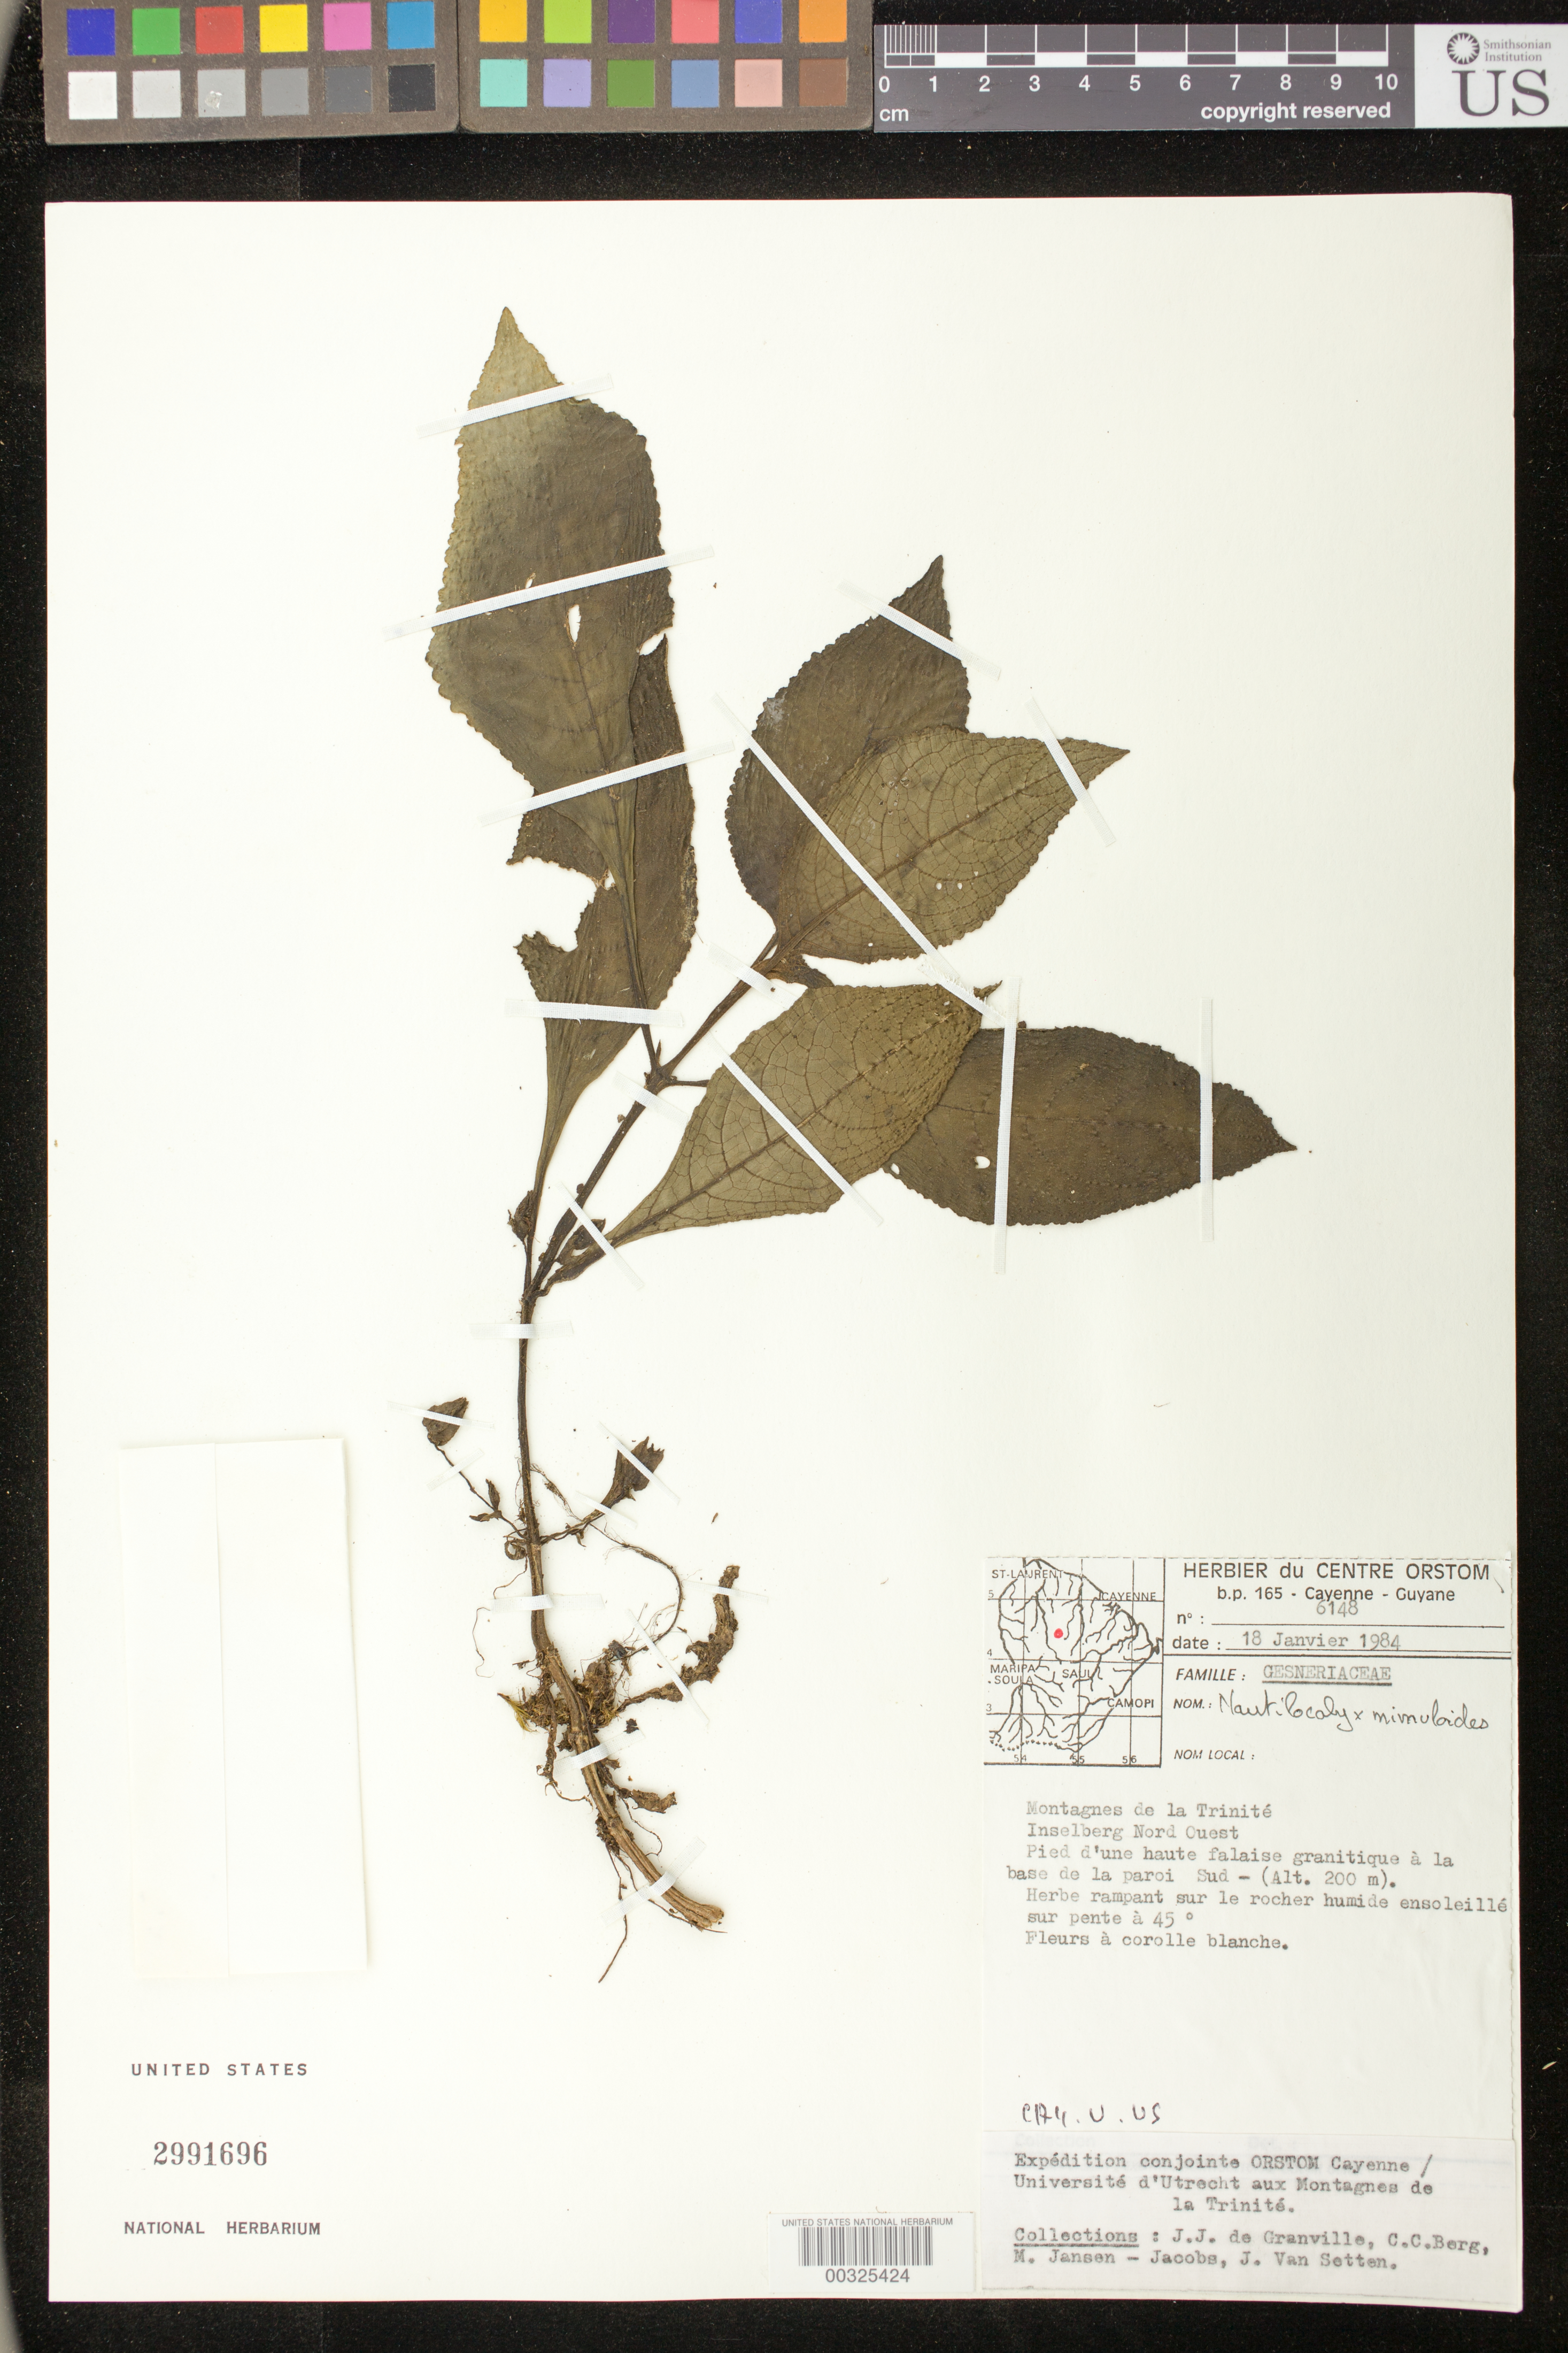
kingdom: Plantae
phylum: Tracheophyta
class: Magnoliopsida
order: Lamiales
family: Gesneriaceae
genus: Nautilocalyx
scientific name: Nautilocalyx mimuloides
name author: (Benth.) C.V. Morton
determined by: Skog, Laurence E.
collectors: J.-J. de Granville, C. C. Berg, M. J. Jansen-Jacobs & J. van Setten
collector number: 6148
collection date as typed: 18 Jan 1984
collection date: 1984-01-18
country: French Guiana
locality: Montagnes de La Trinité, Inselberg Nord Ouest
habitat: Pied d'une haute falaise granitique à la base de la paroi Sud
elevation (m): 200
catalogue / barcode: US 2991696